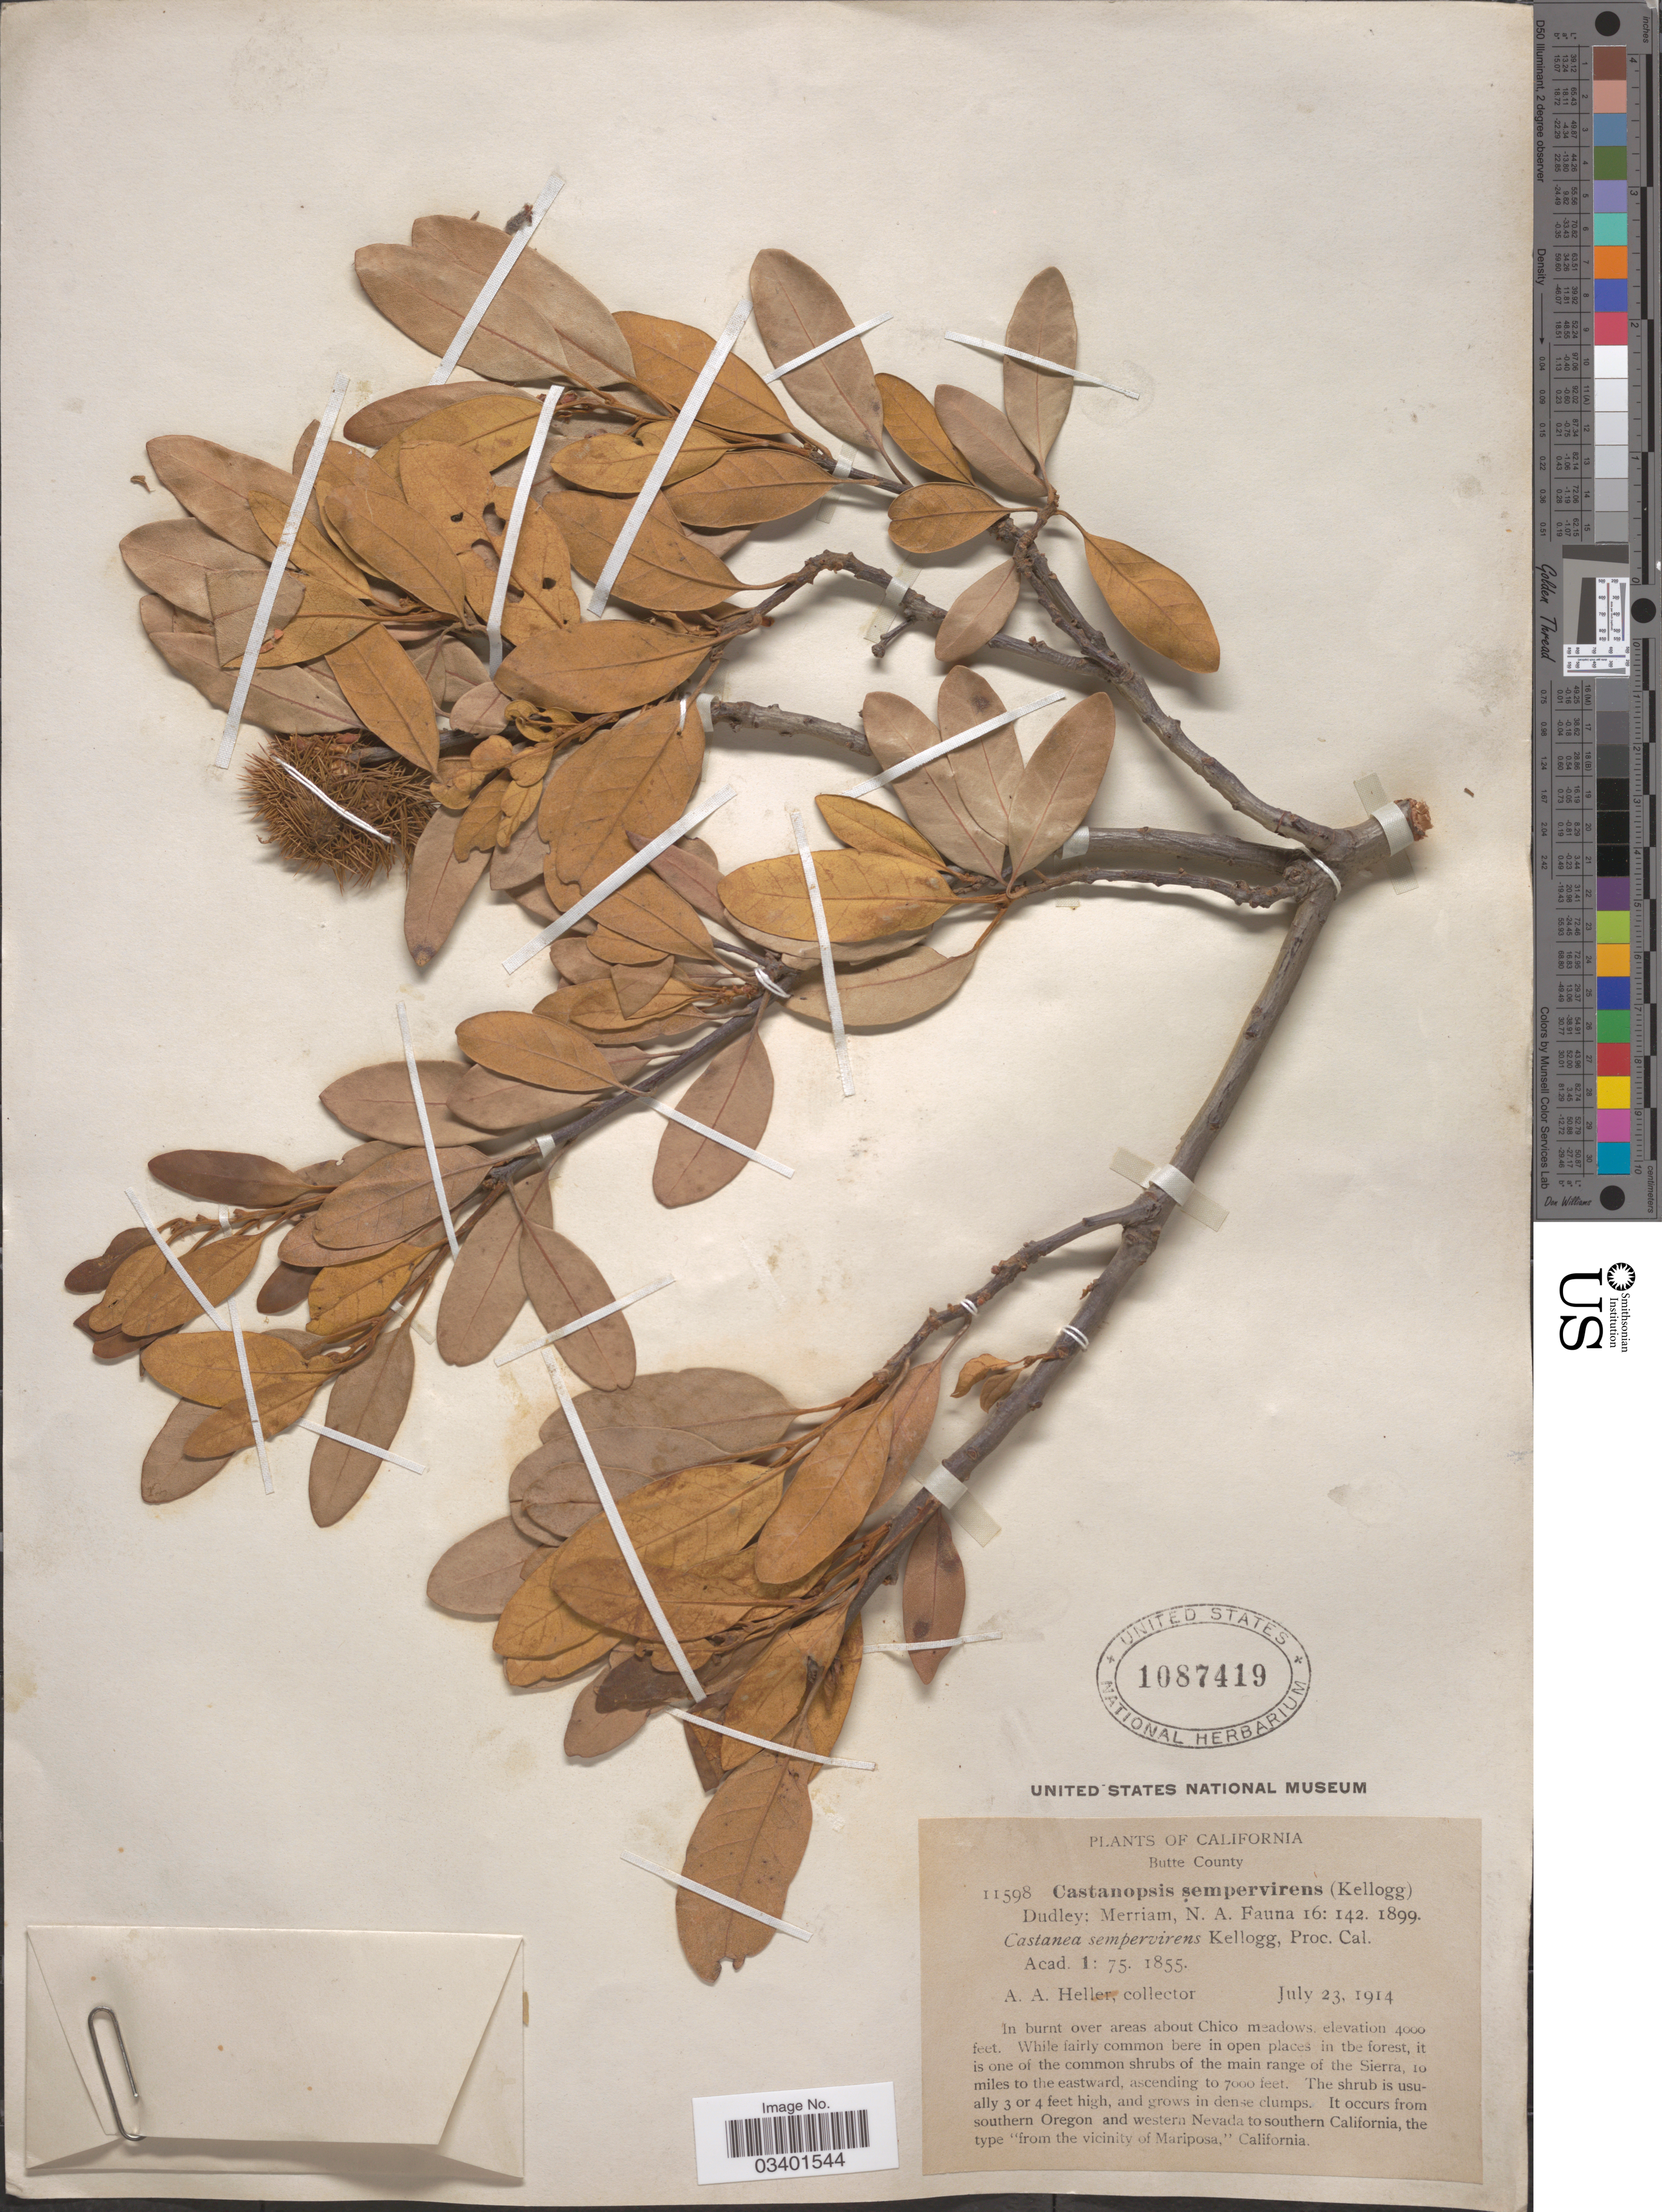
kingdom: Plantae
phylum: Tracheophyta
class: Magnoliopsida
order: Fagales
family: Fagaceae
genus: Chrysolepis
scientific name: Chrysolepis sempervirens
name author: (Kellogg) Hjelmq.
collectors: A. A. Heller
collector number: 11598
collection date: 1914-07-23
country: United States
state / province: California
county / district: Butte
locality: Butte County. In burnt over areas about Chico meadows.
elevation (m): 1219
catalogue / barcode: US 1087419